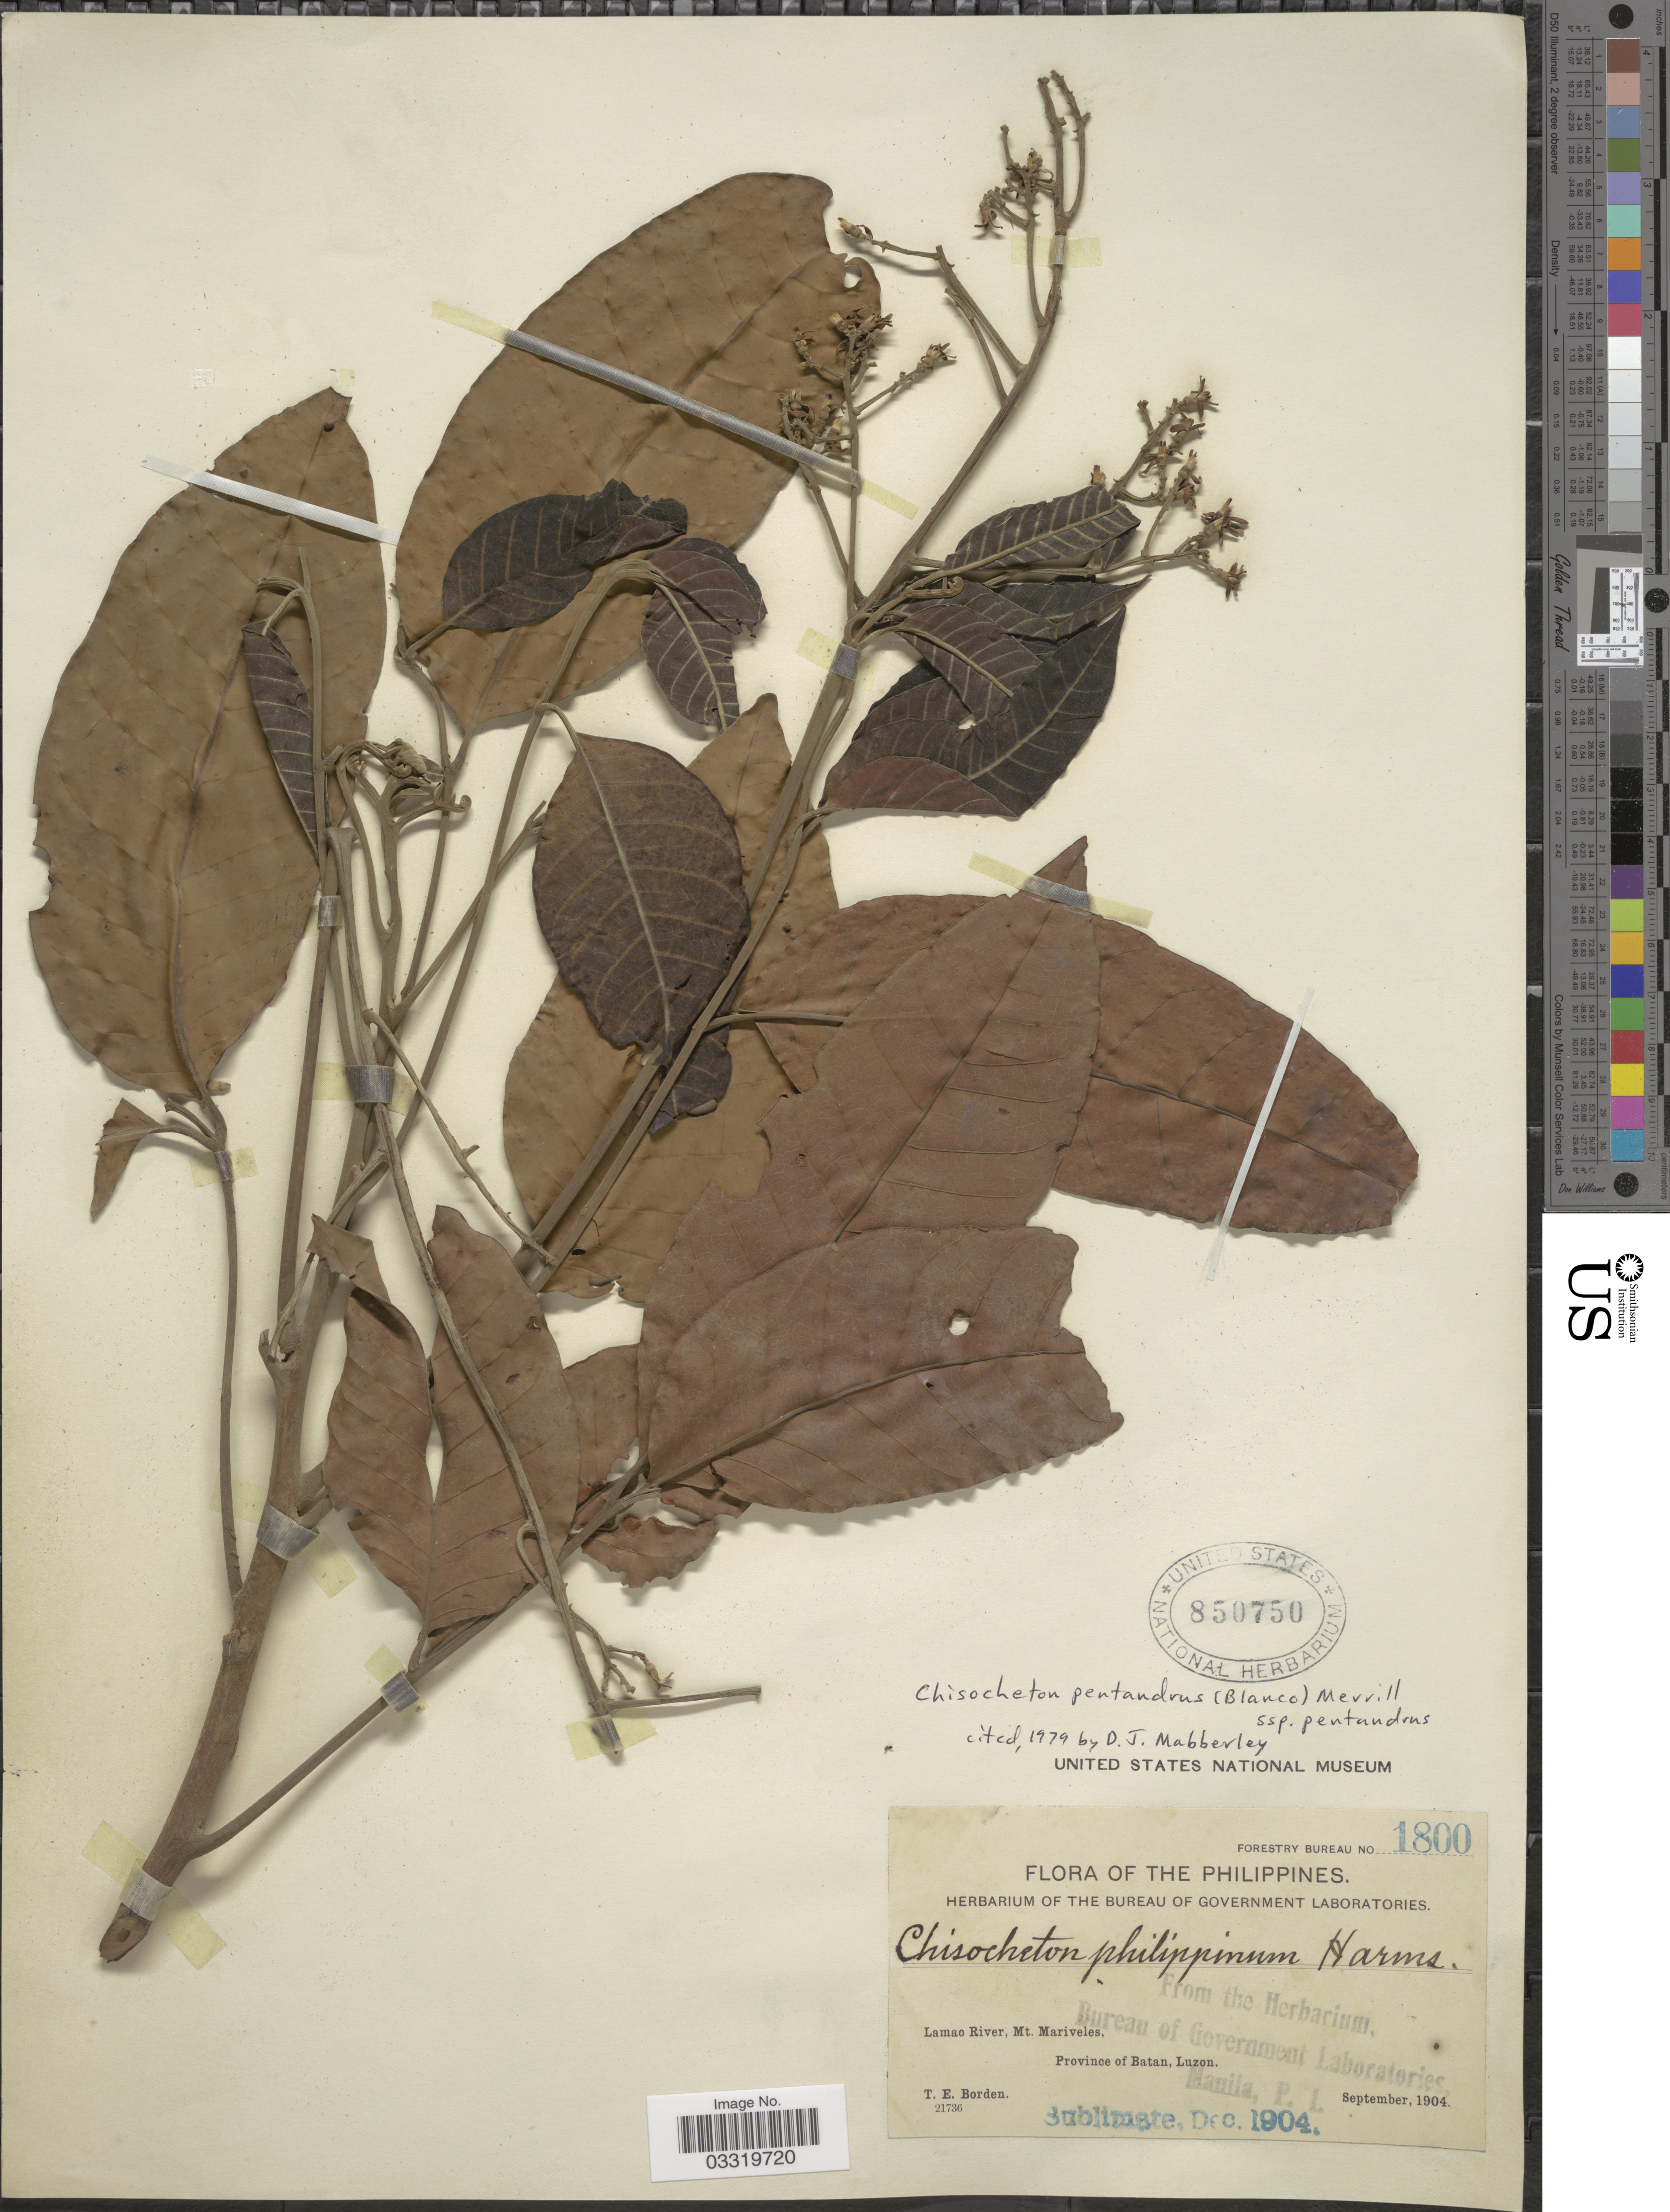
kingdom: Plantae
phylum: Tracheophyta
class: Magnoliopsida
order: Sapindales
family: Meliaceae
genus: Chisocheton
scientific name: Chisocheton pentandrus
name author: (Blanco) Merr.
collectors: T. E. Borden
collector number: Forestry Bureau 1800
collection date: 1904-09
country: Philippines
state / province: Cagayan Valley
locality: Lamao River, Mt. Mariveles, Province of Batan, Luzon.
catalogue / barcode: US 850750